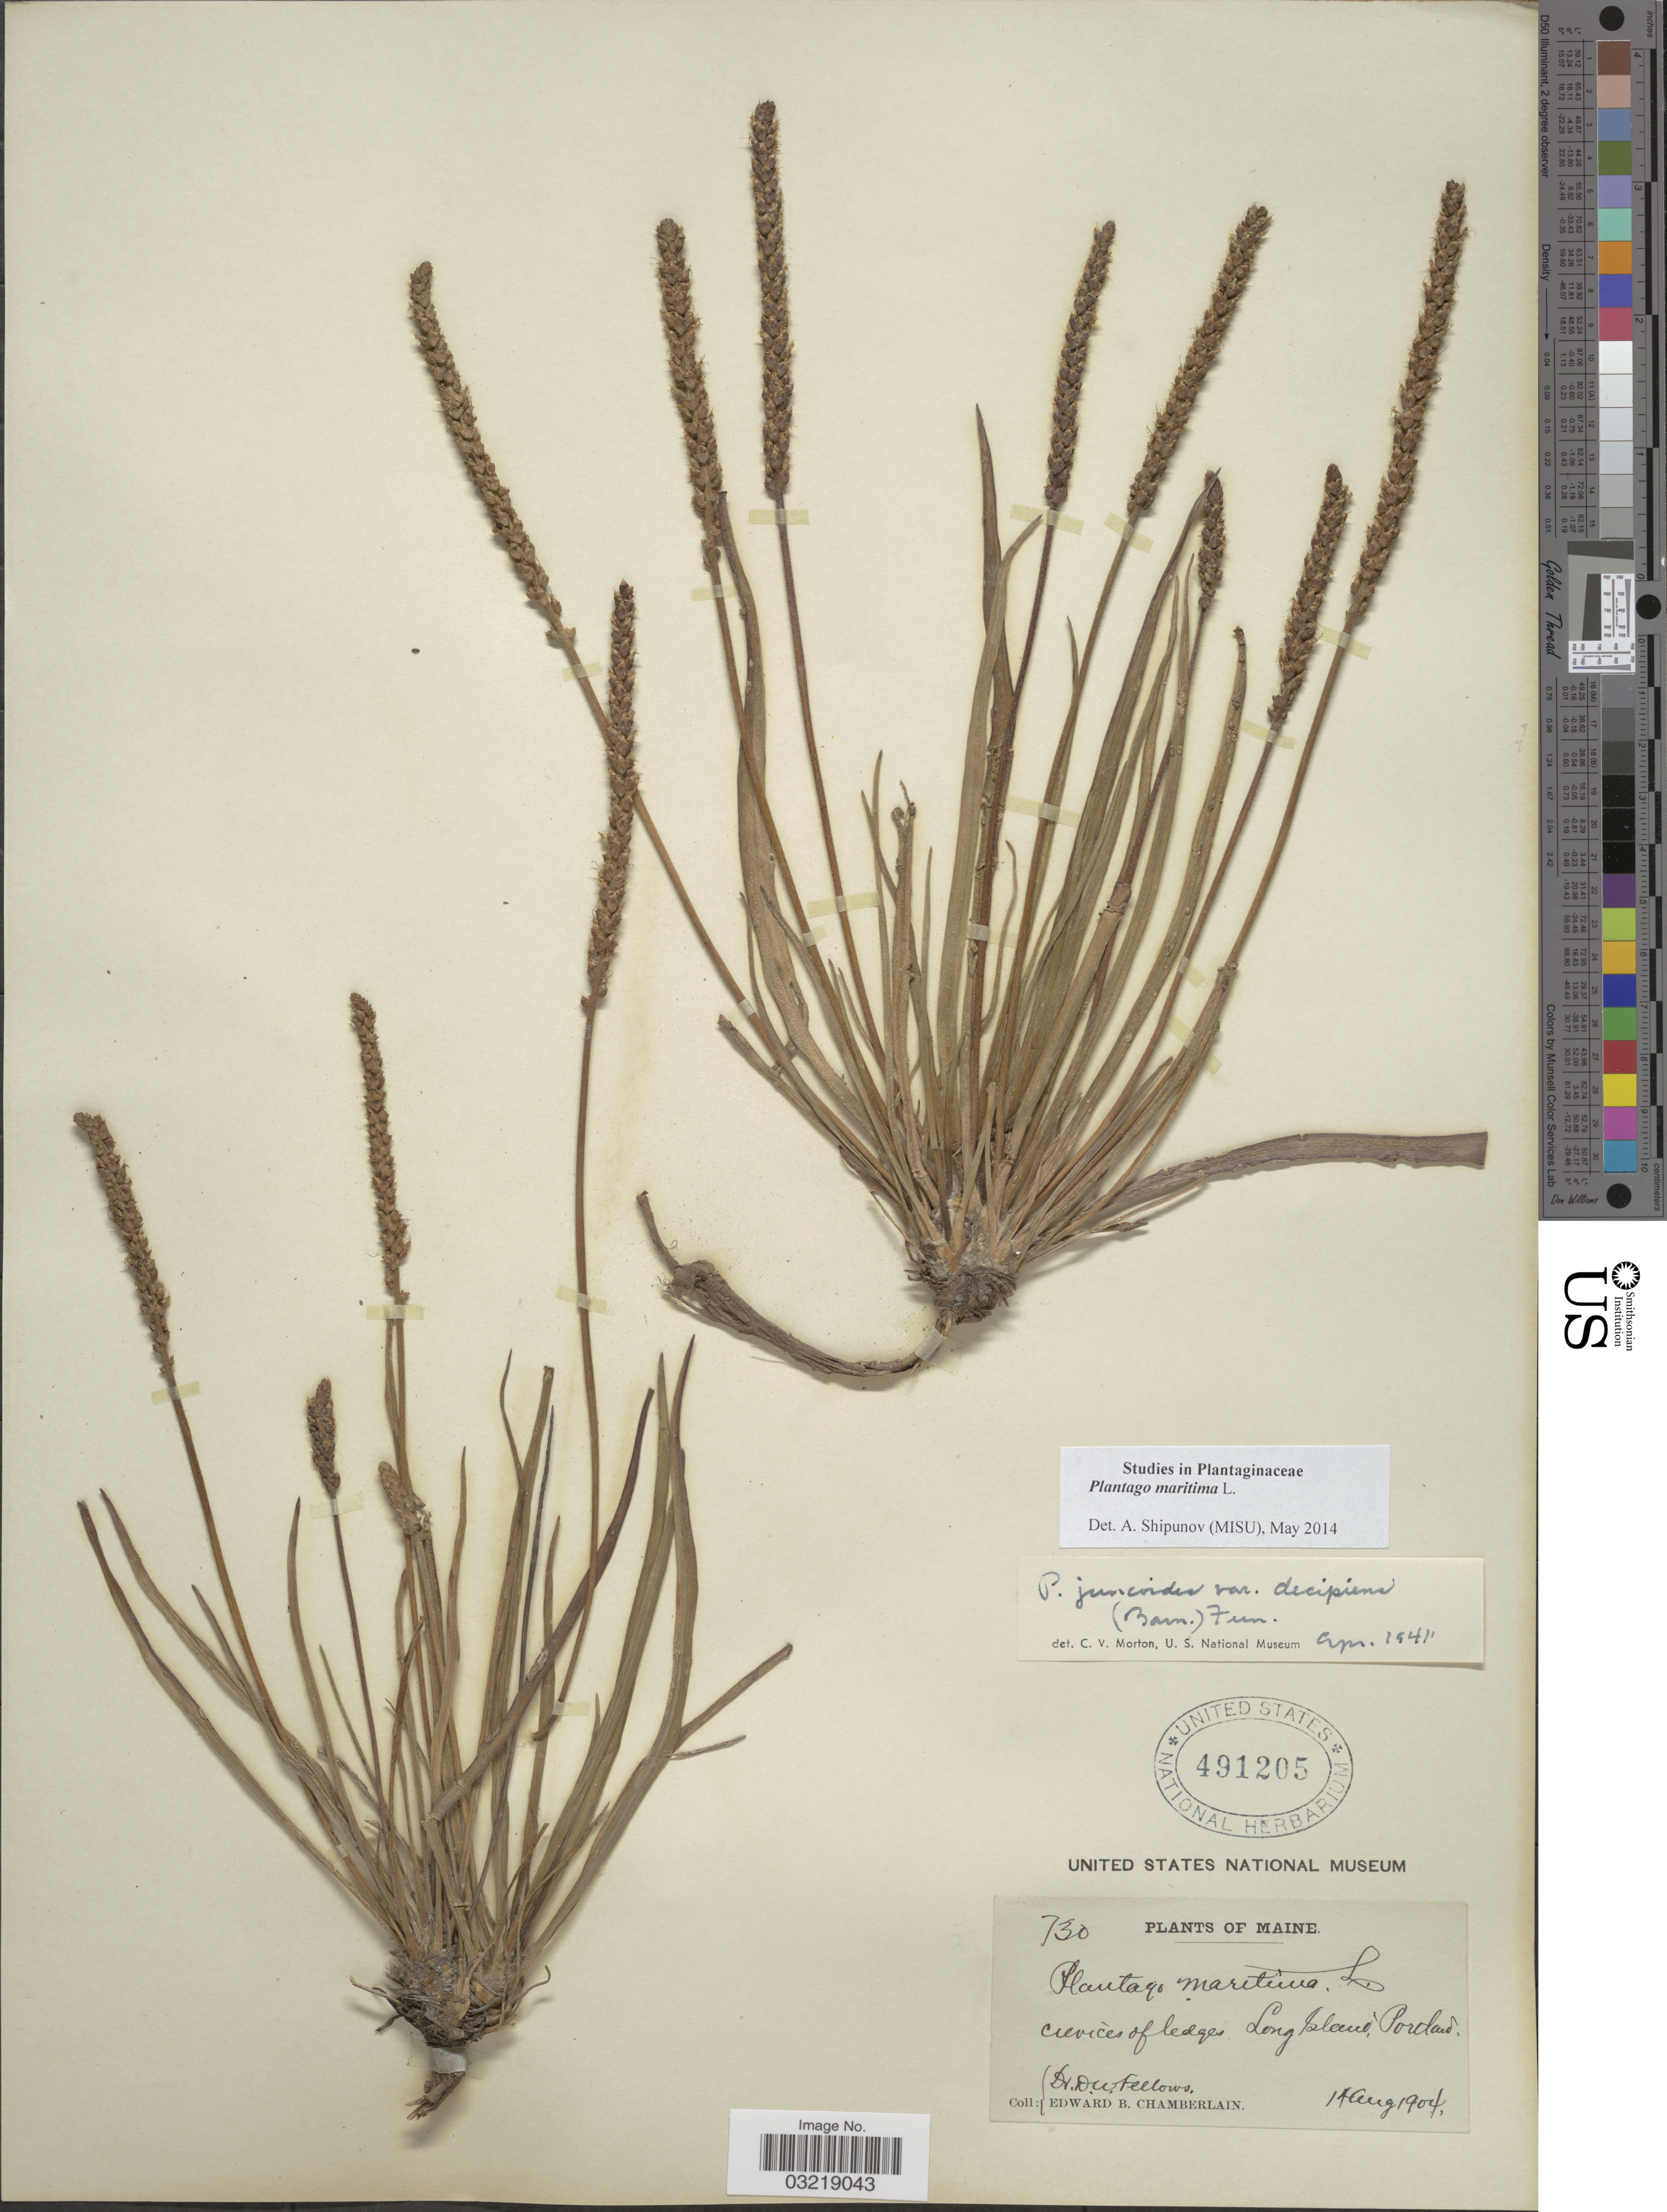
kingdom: Plantae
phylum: Tracheophyta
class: Magnoliopsida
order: Lamiales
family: Plantaginaceae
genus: Plantago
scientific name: Plantago maritima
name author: L.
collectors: E. Chamberlain & D. W. Fellows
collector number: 730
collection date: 1904-08-14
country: United States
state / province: Maine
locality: Crevices of ledges. Long Island, Portland.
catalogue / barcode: US 491205